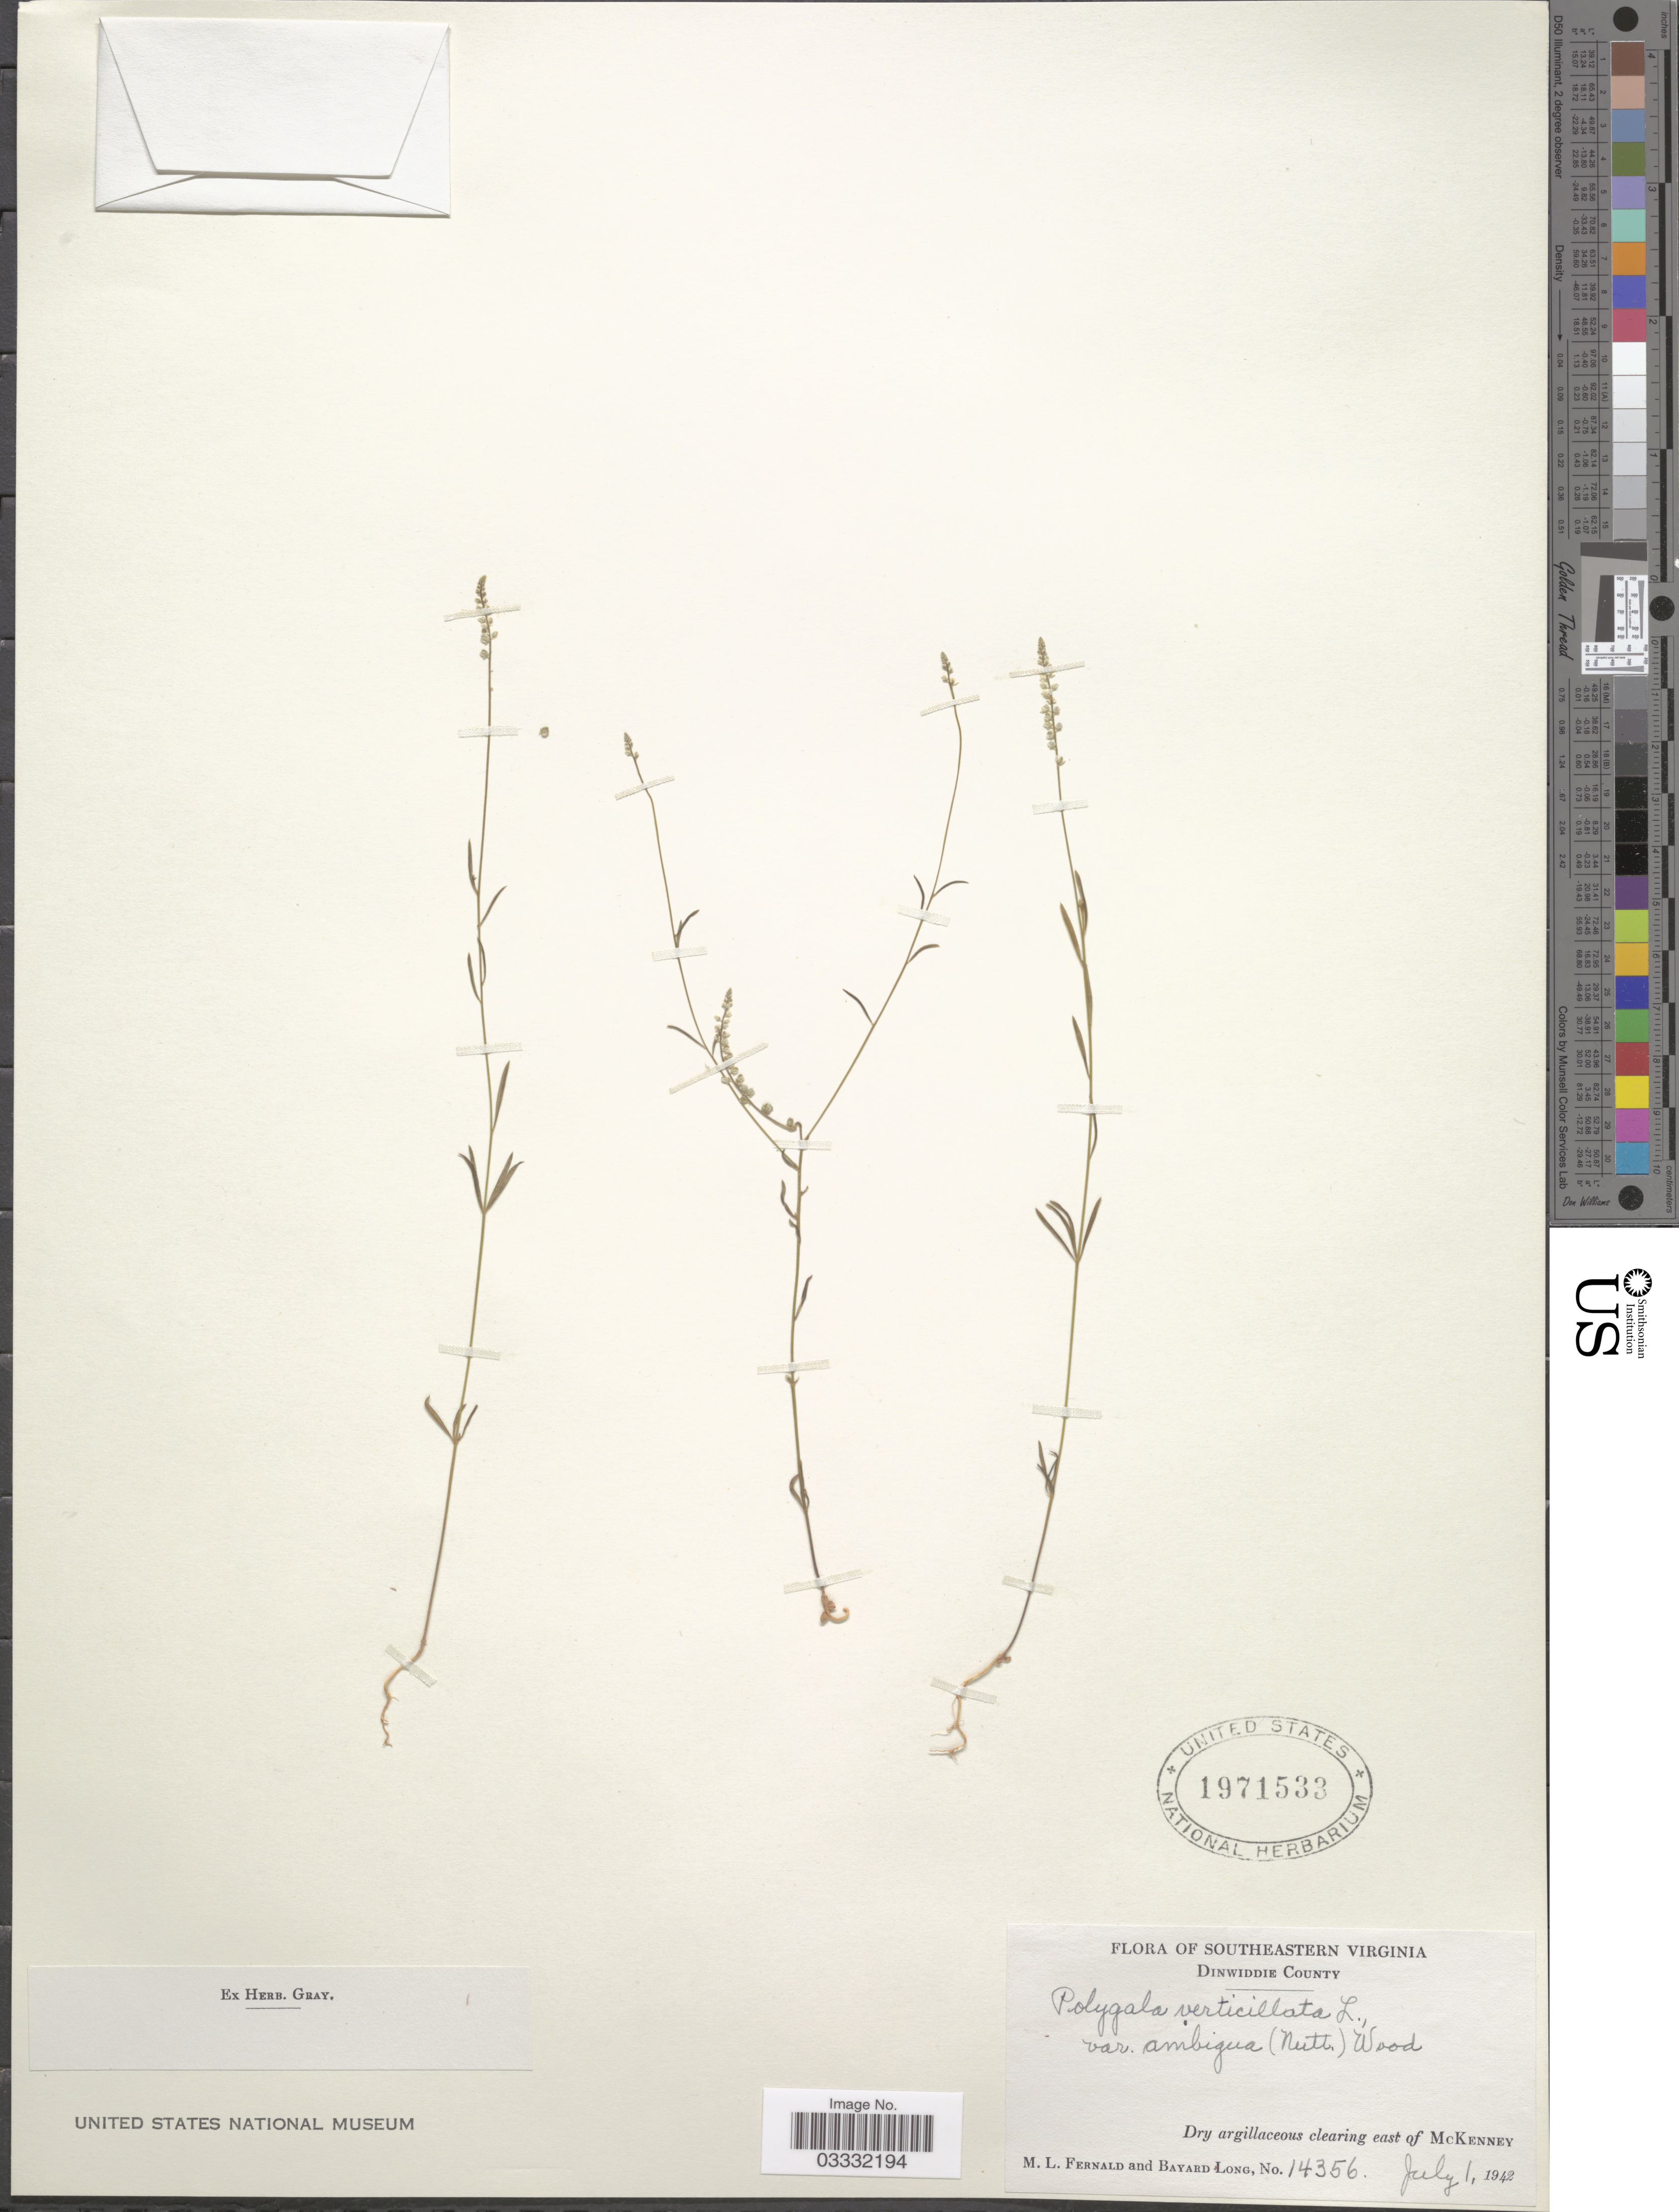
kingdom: Plantae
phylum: Tracheophyta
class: Magnoliopsida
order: Fabales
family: Polygalaceae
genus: Polygala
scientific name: Polygala verticillata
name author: L.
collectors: M. L. Fernald & B. Long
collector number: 14356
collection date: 1942-07-01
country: United States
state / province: Virginia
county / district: Dinwiddie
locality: Southeastern Virginia. Dinwiddie County. Dry argillaceous clearing east of McKenney.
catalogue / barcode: US 1971533